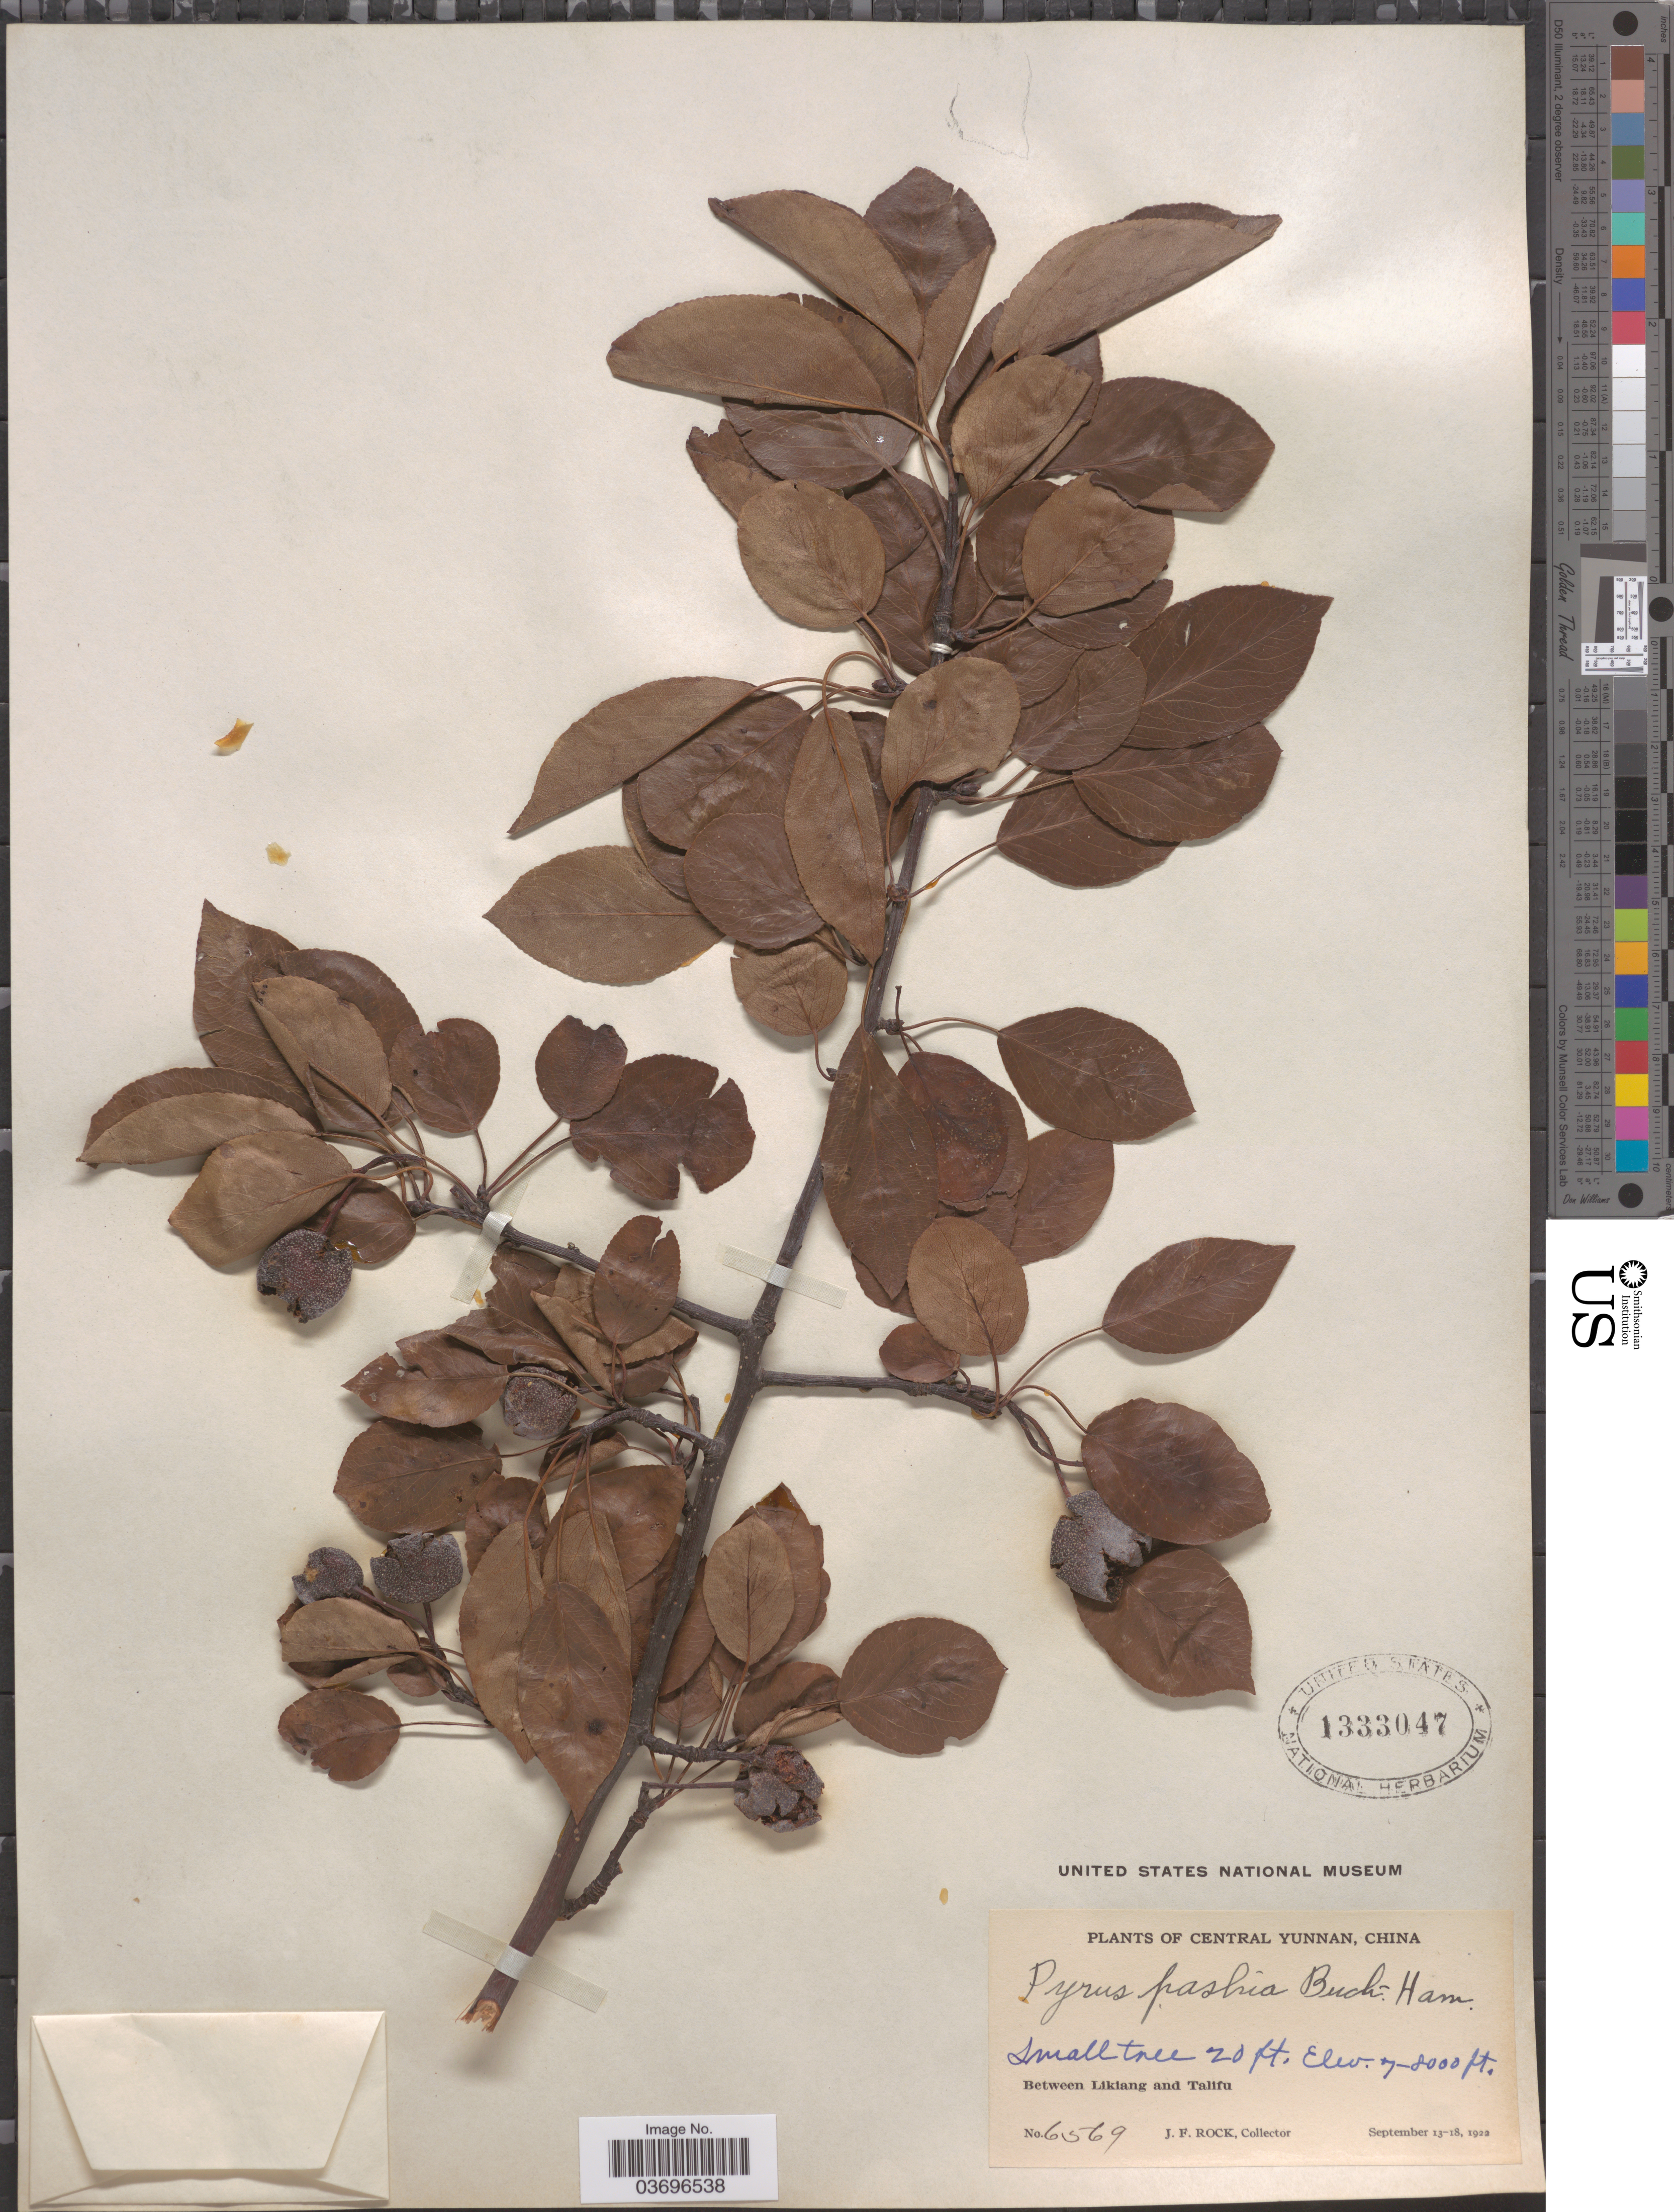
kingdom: Plantae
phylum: Tracheophyta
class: Magnoliopsida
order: Rosales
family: Rosaceae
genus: Pyrus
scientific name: Pyrus pashia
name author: Buch.-Ham. ex D. Don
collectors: J. Rock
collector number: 6569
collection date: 1922-09-13/1922-09-18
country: China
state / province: Yunnan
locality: Central Yunnan. Between Likiang and Talifu.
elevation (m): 2134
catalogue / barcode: US 1333047